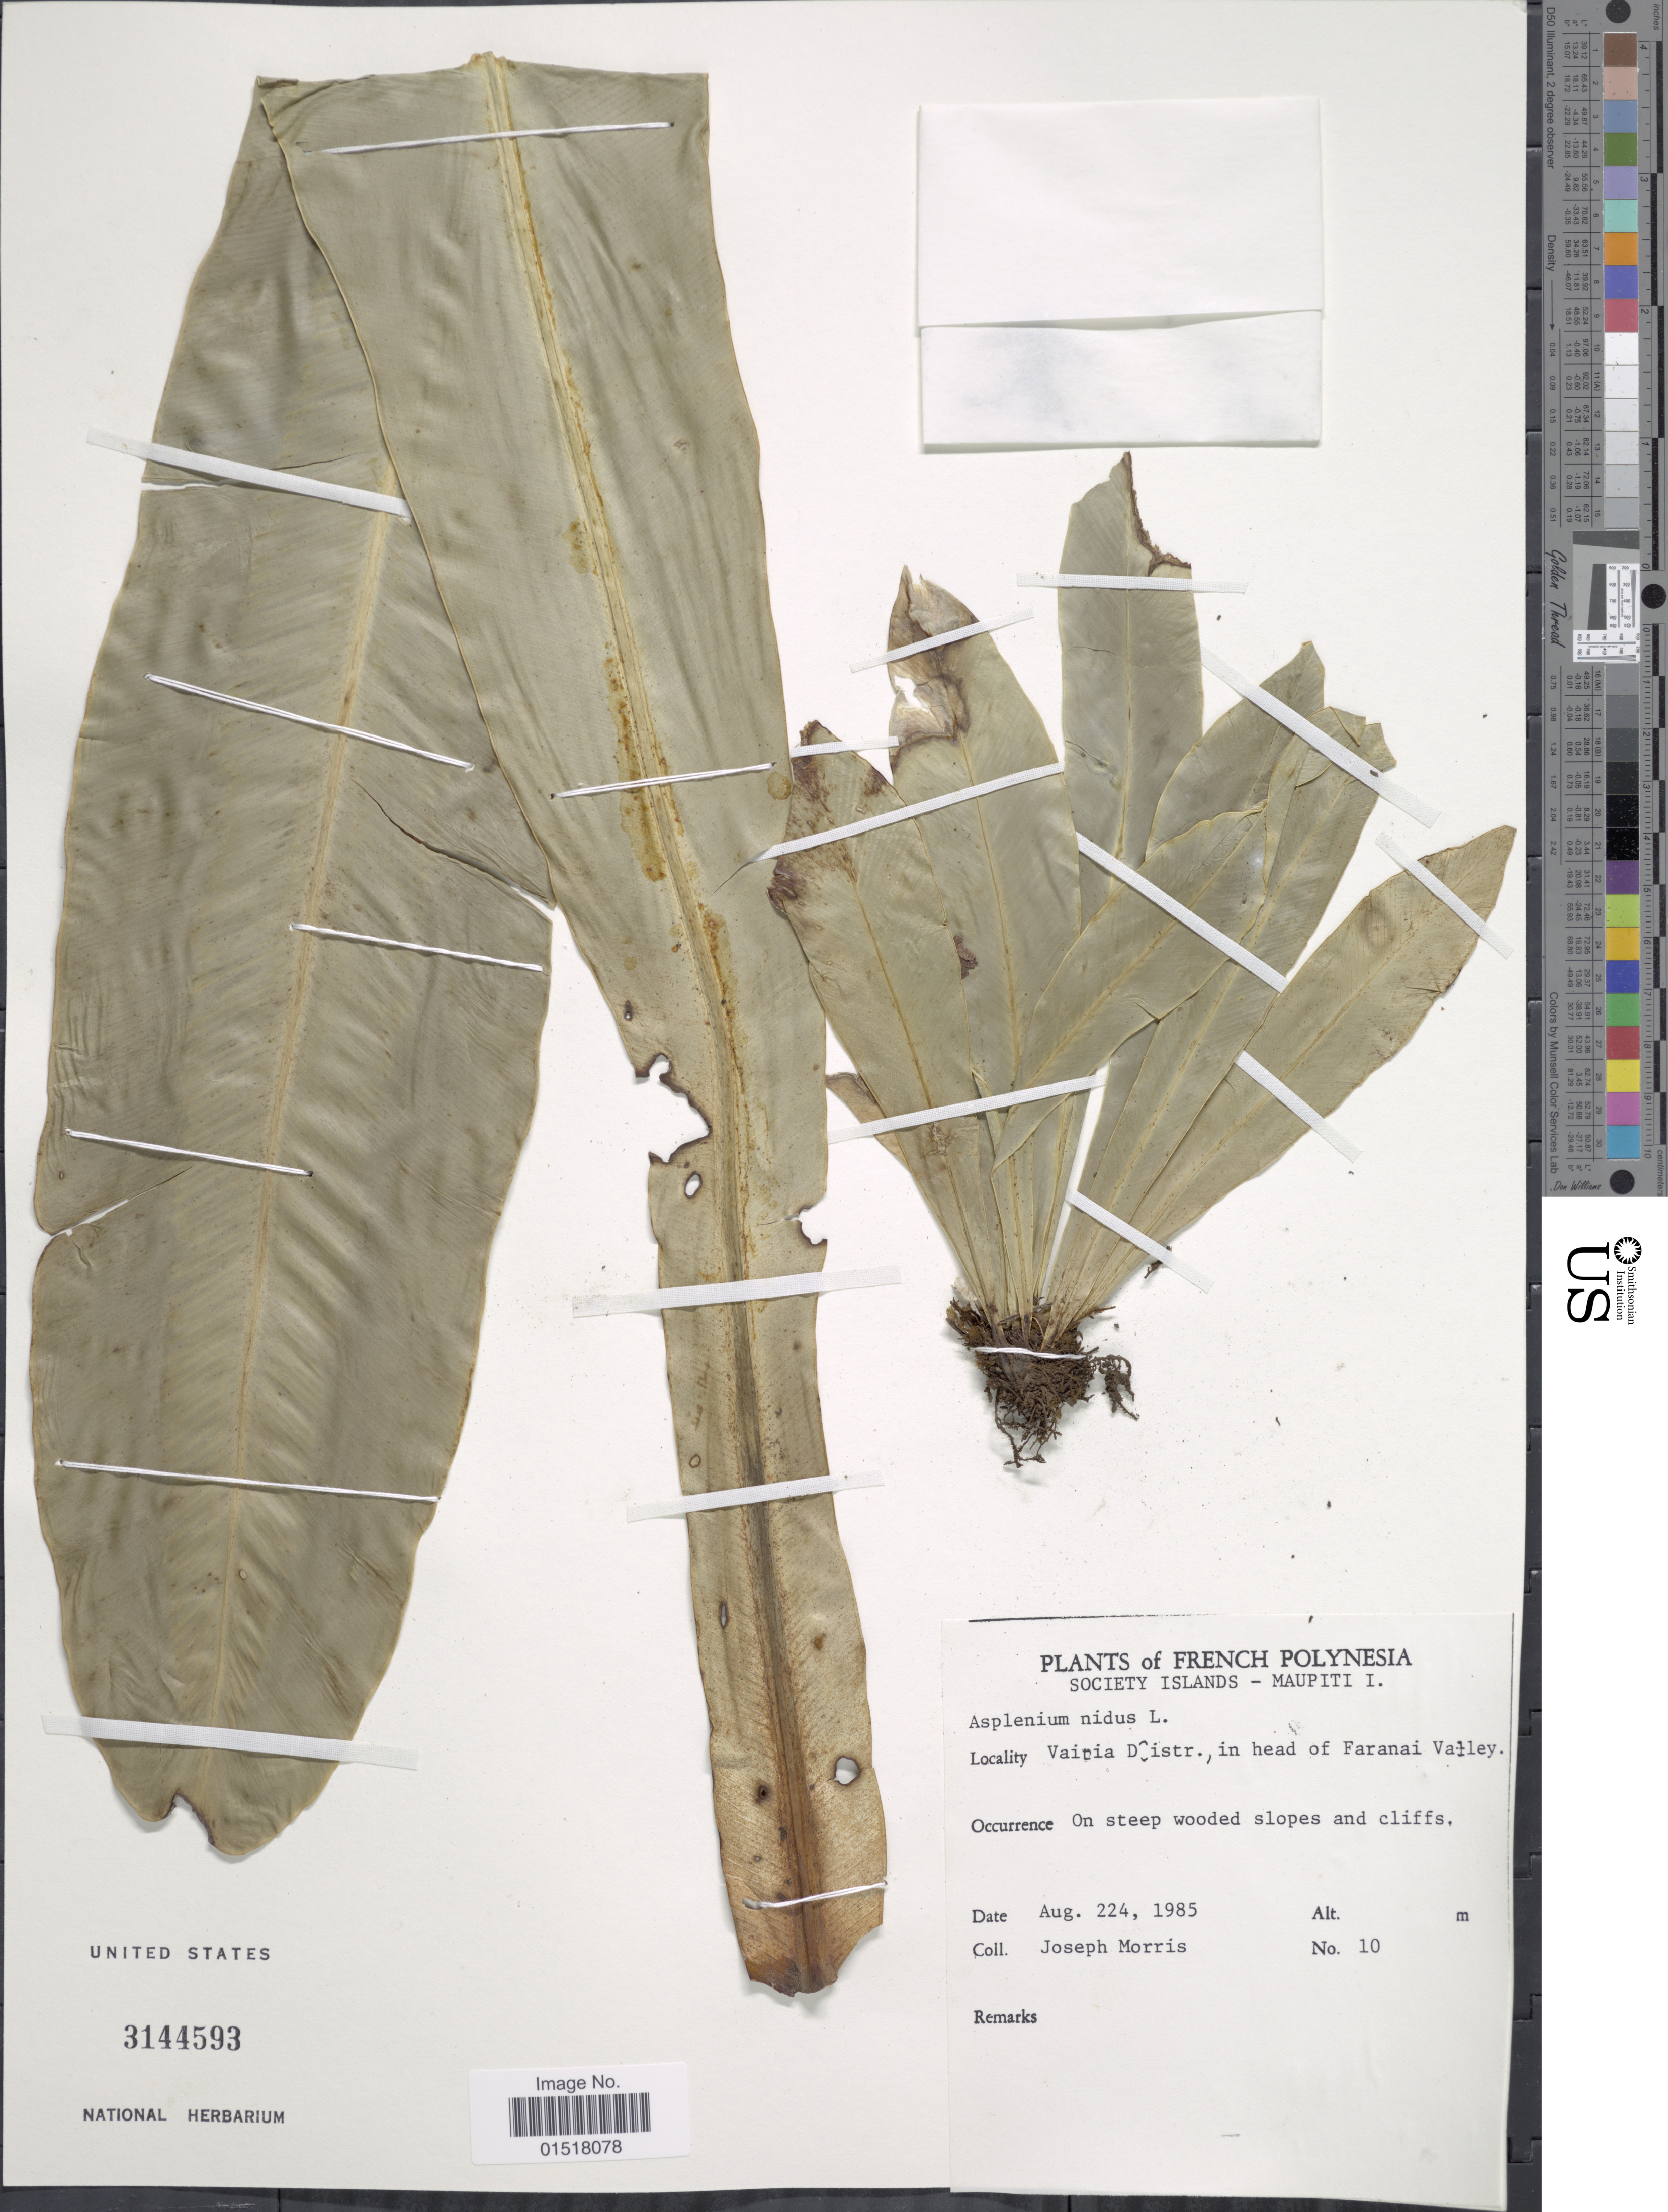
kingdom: Plantae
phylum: Tracheophyta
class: Polypodiopsida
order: Polypodiales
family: Aspleniaceae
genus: Asplenium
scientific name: Asplenium nidus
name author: L.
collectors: J. Morris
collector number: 10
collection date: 1985-08-22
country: French Polynesia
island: Maupiti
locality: Society Islands - Maupiti I. Vaipia Distr., in head of Faranai Valley.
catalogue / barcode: US 3144593